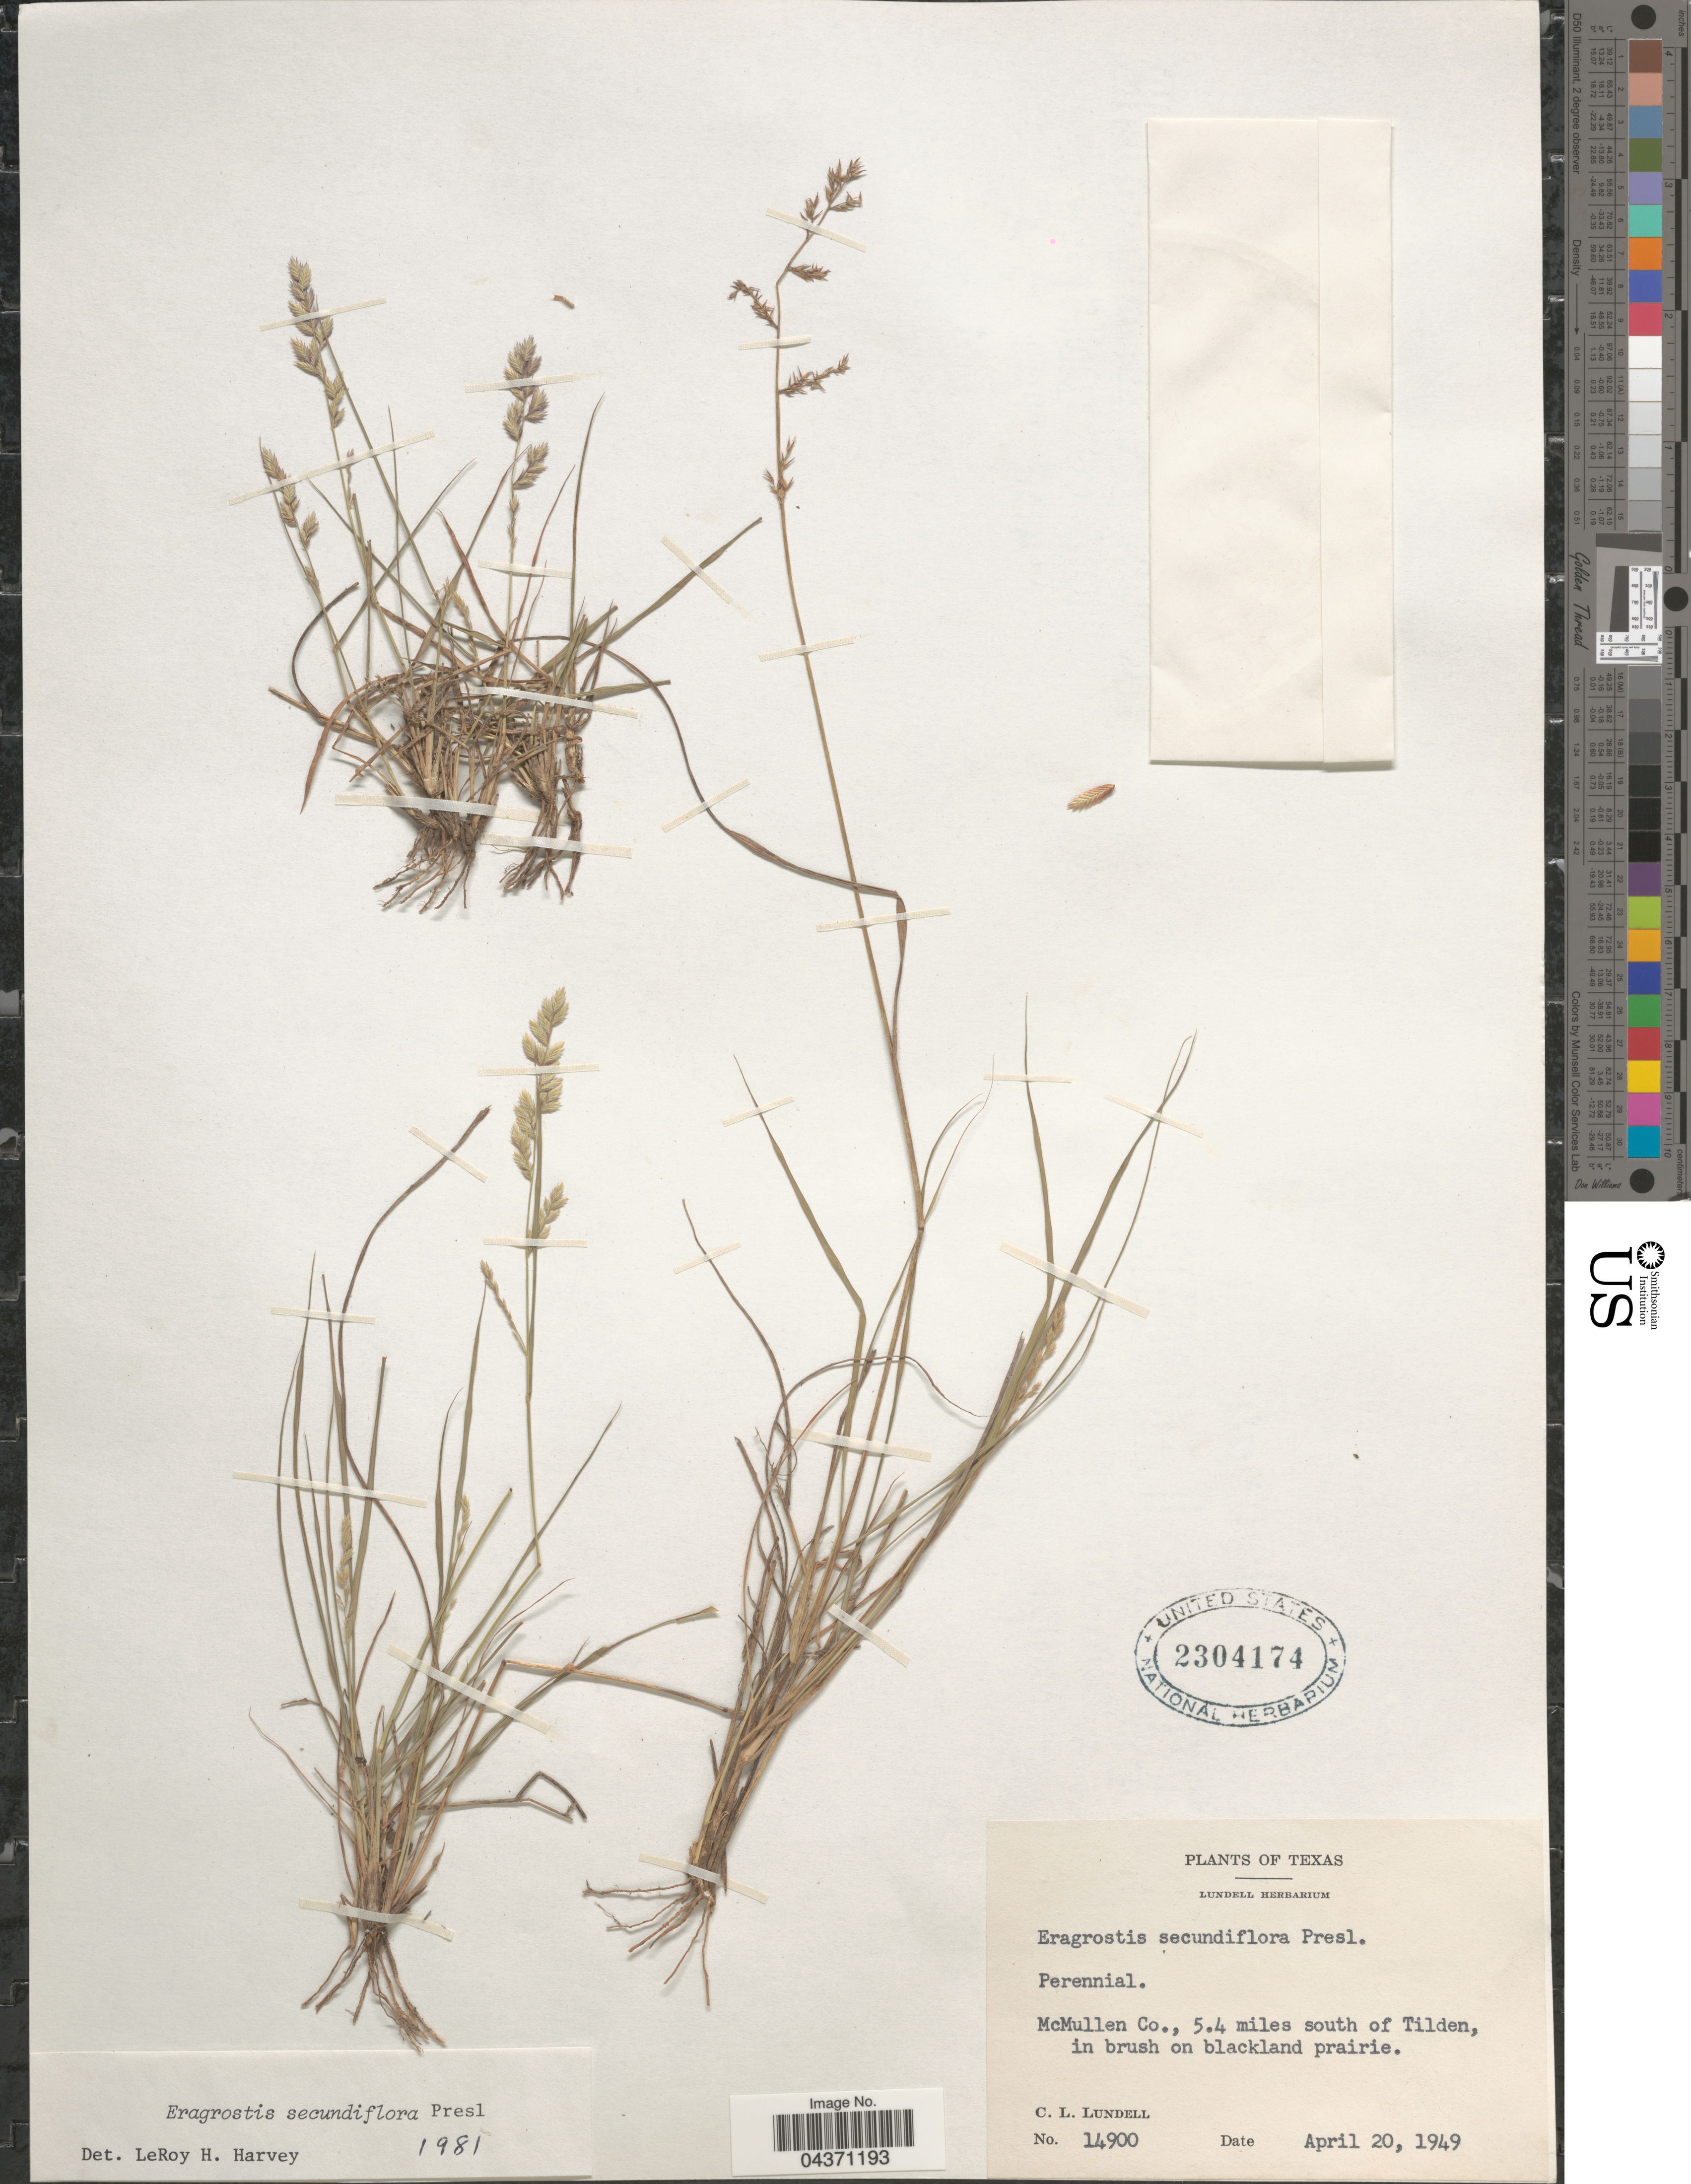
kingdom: Plantae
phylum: Tracheophyta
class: Liliopsida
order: Poales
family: Poaceae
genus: Eragrostis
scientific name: Eragrostis secundiflora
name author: J. Presl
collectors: C. L. Lundell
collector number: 14900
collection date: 1949-04-20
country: United States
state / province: Texas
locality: McMullen co., 5.4 miles south of Tilden, in brush on blackland prairie.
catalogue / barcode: US 2304174